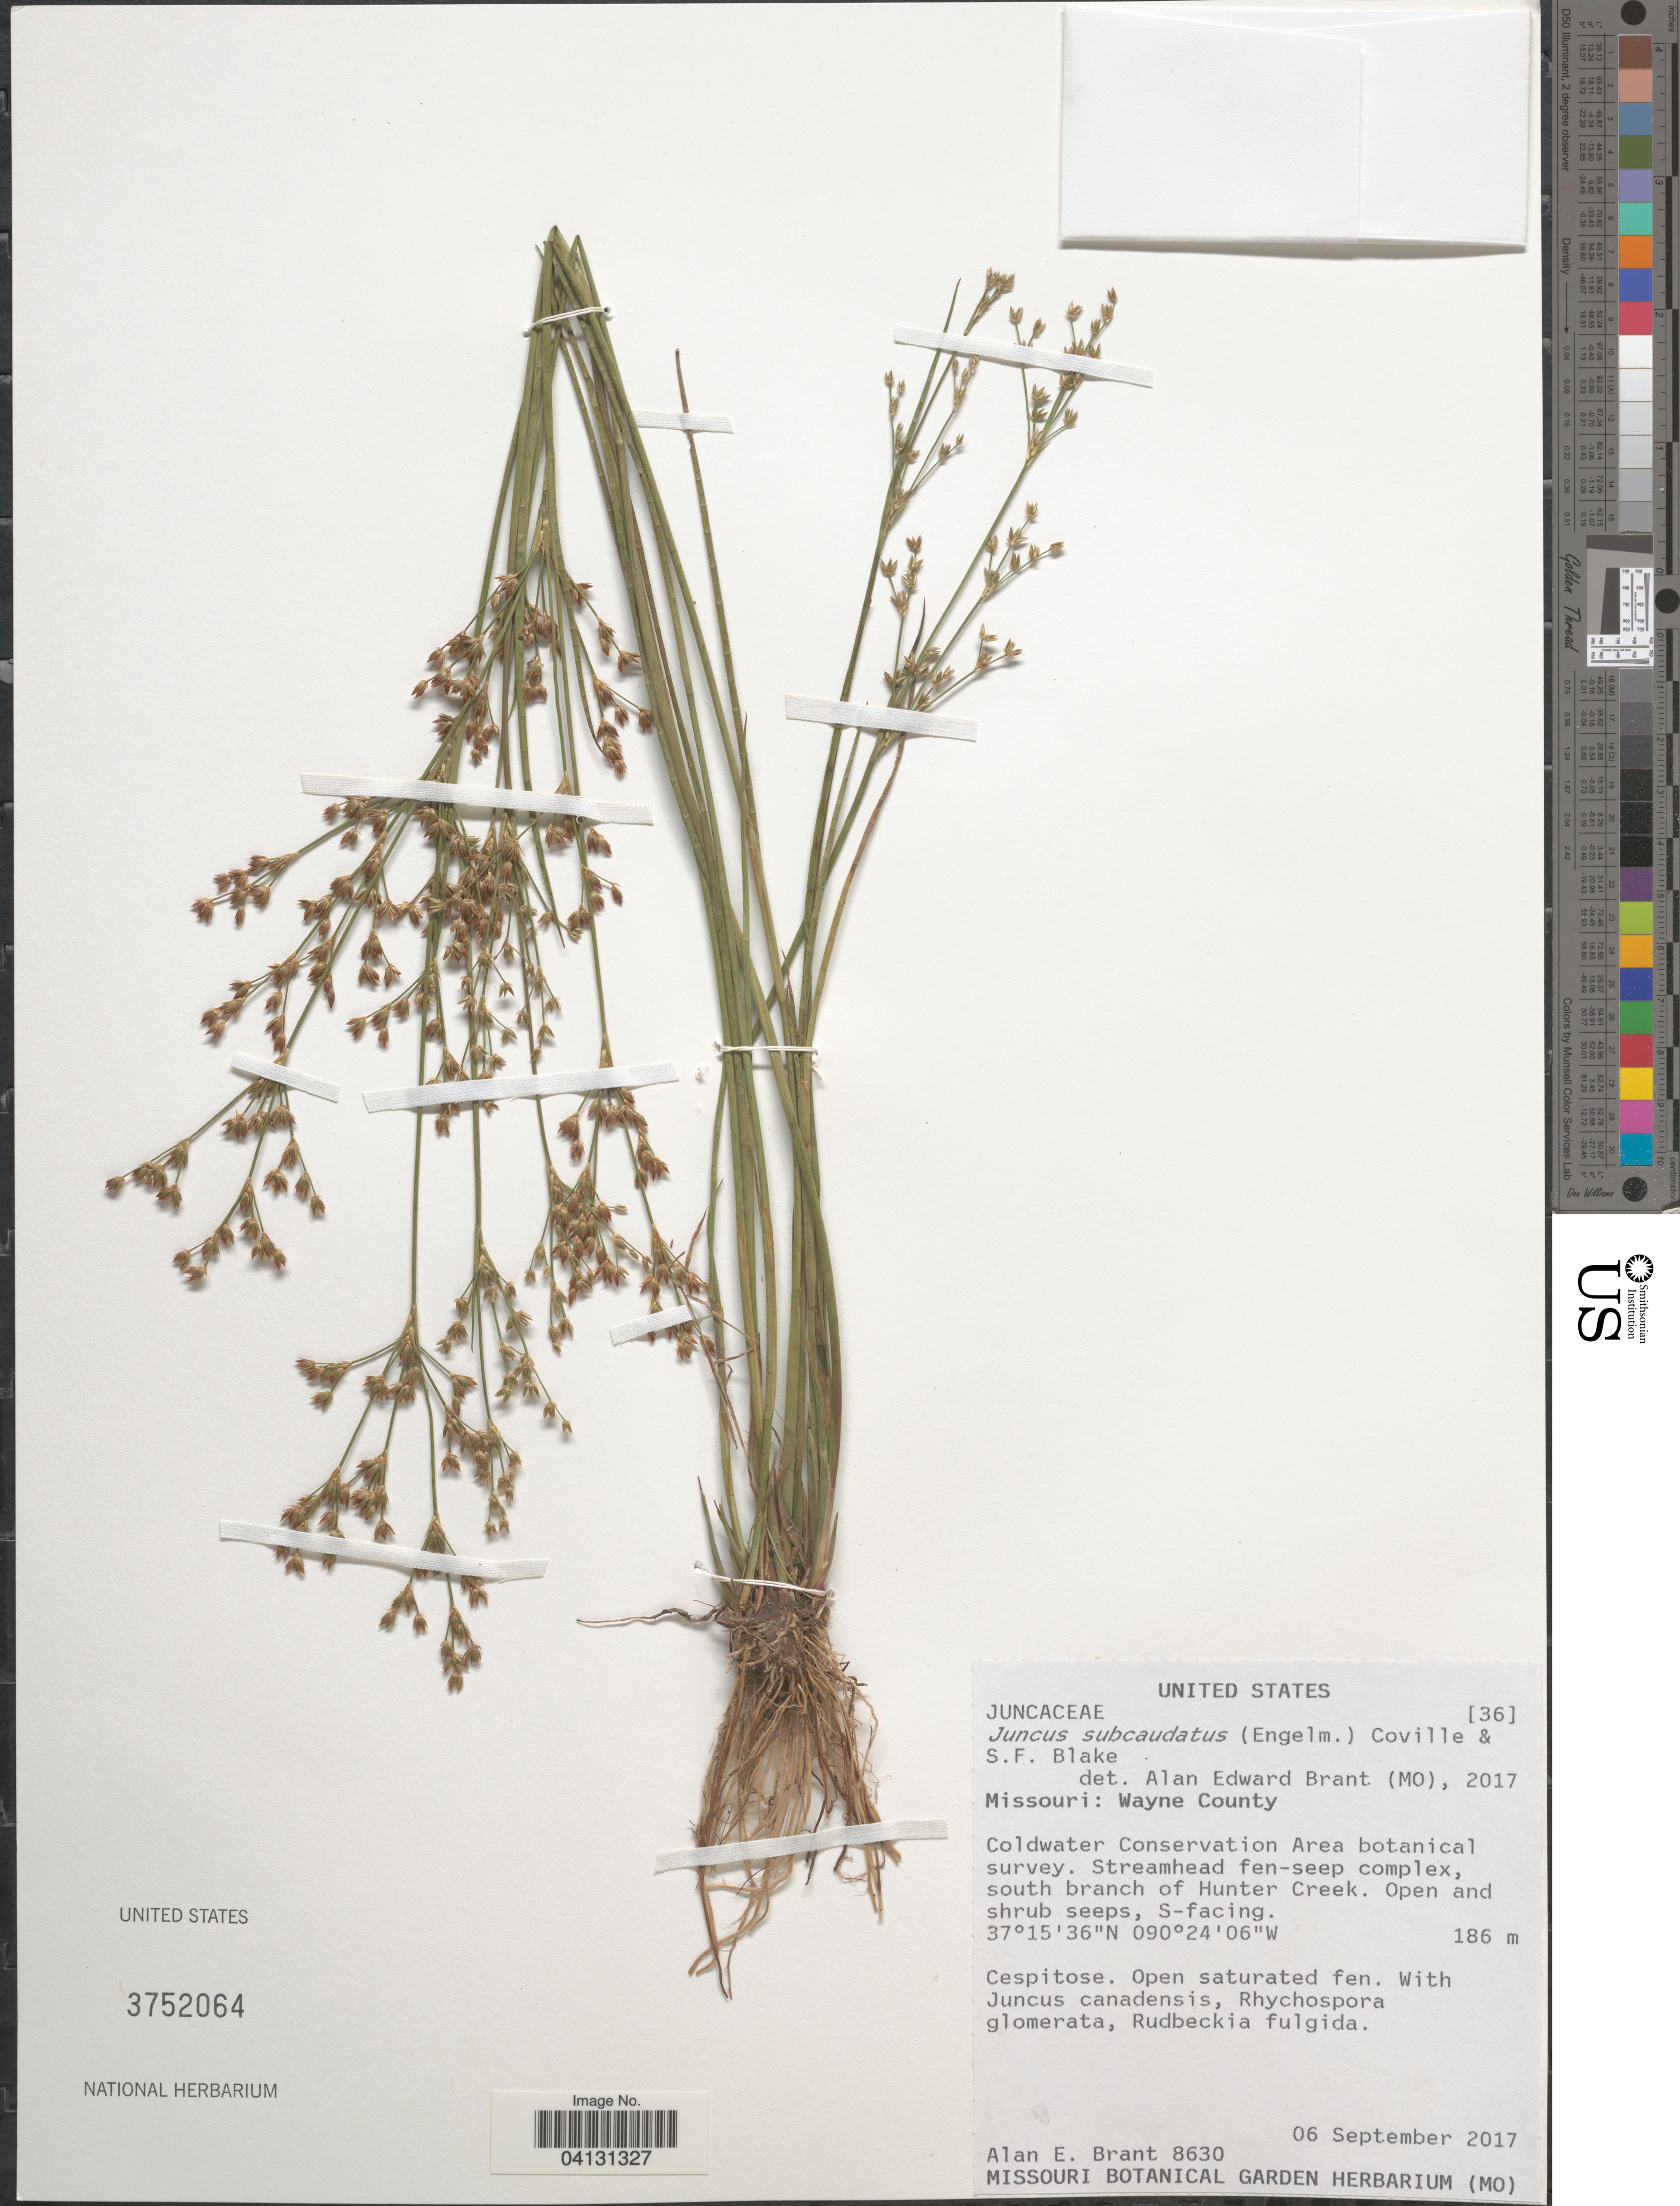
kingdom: Plantae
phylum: Tracheophyta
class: Liliopsida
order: Poales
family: Juncaceae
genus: Juncus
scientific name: Juncus subcaudatus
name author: (Engelm. ex A. Gray) Coville & S.F. Blake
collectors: A. Brant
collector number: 8630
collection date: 2017-09-06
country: United States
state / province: Missouri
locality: Wayne County. Coldwater Conservation Area botanical survey. South branch of Hunter Creek.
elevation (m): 186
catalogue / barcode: US 3752064